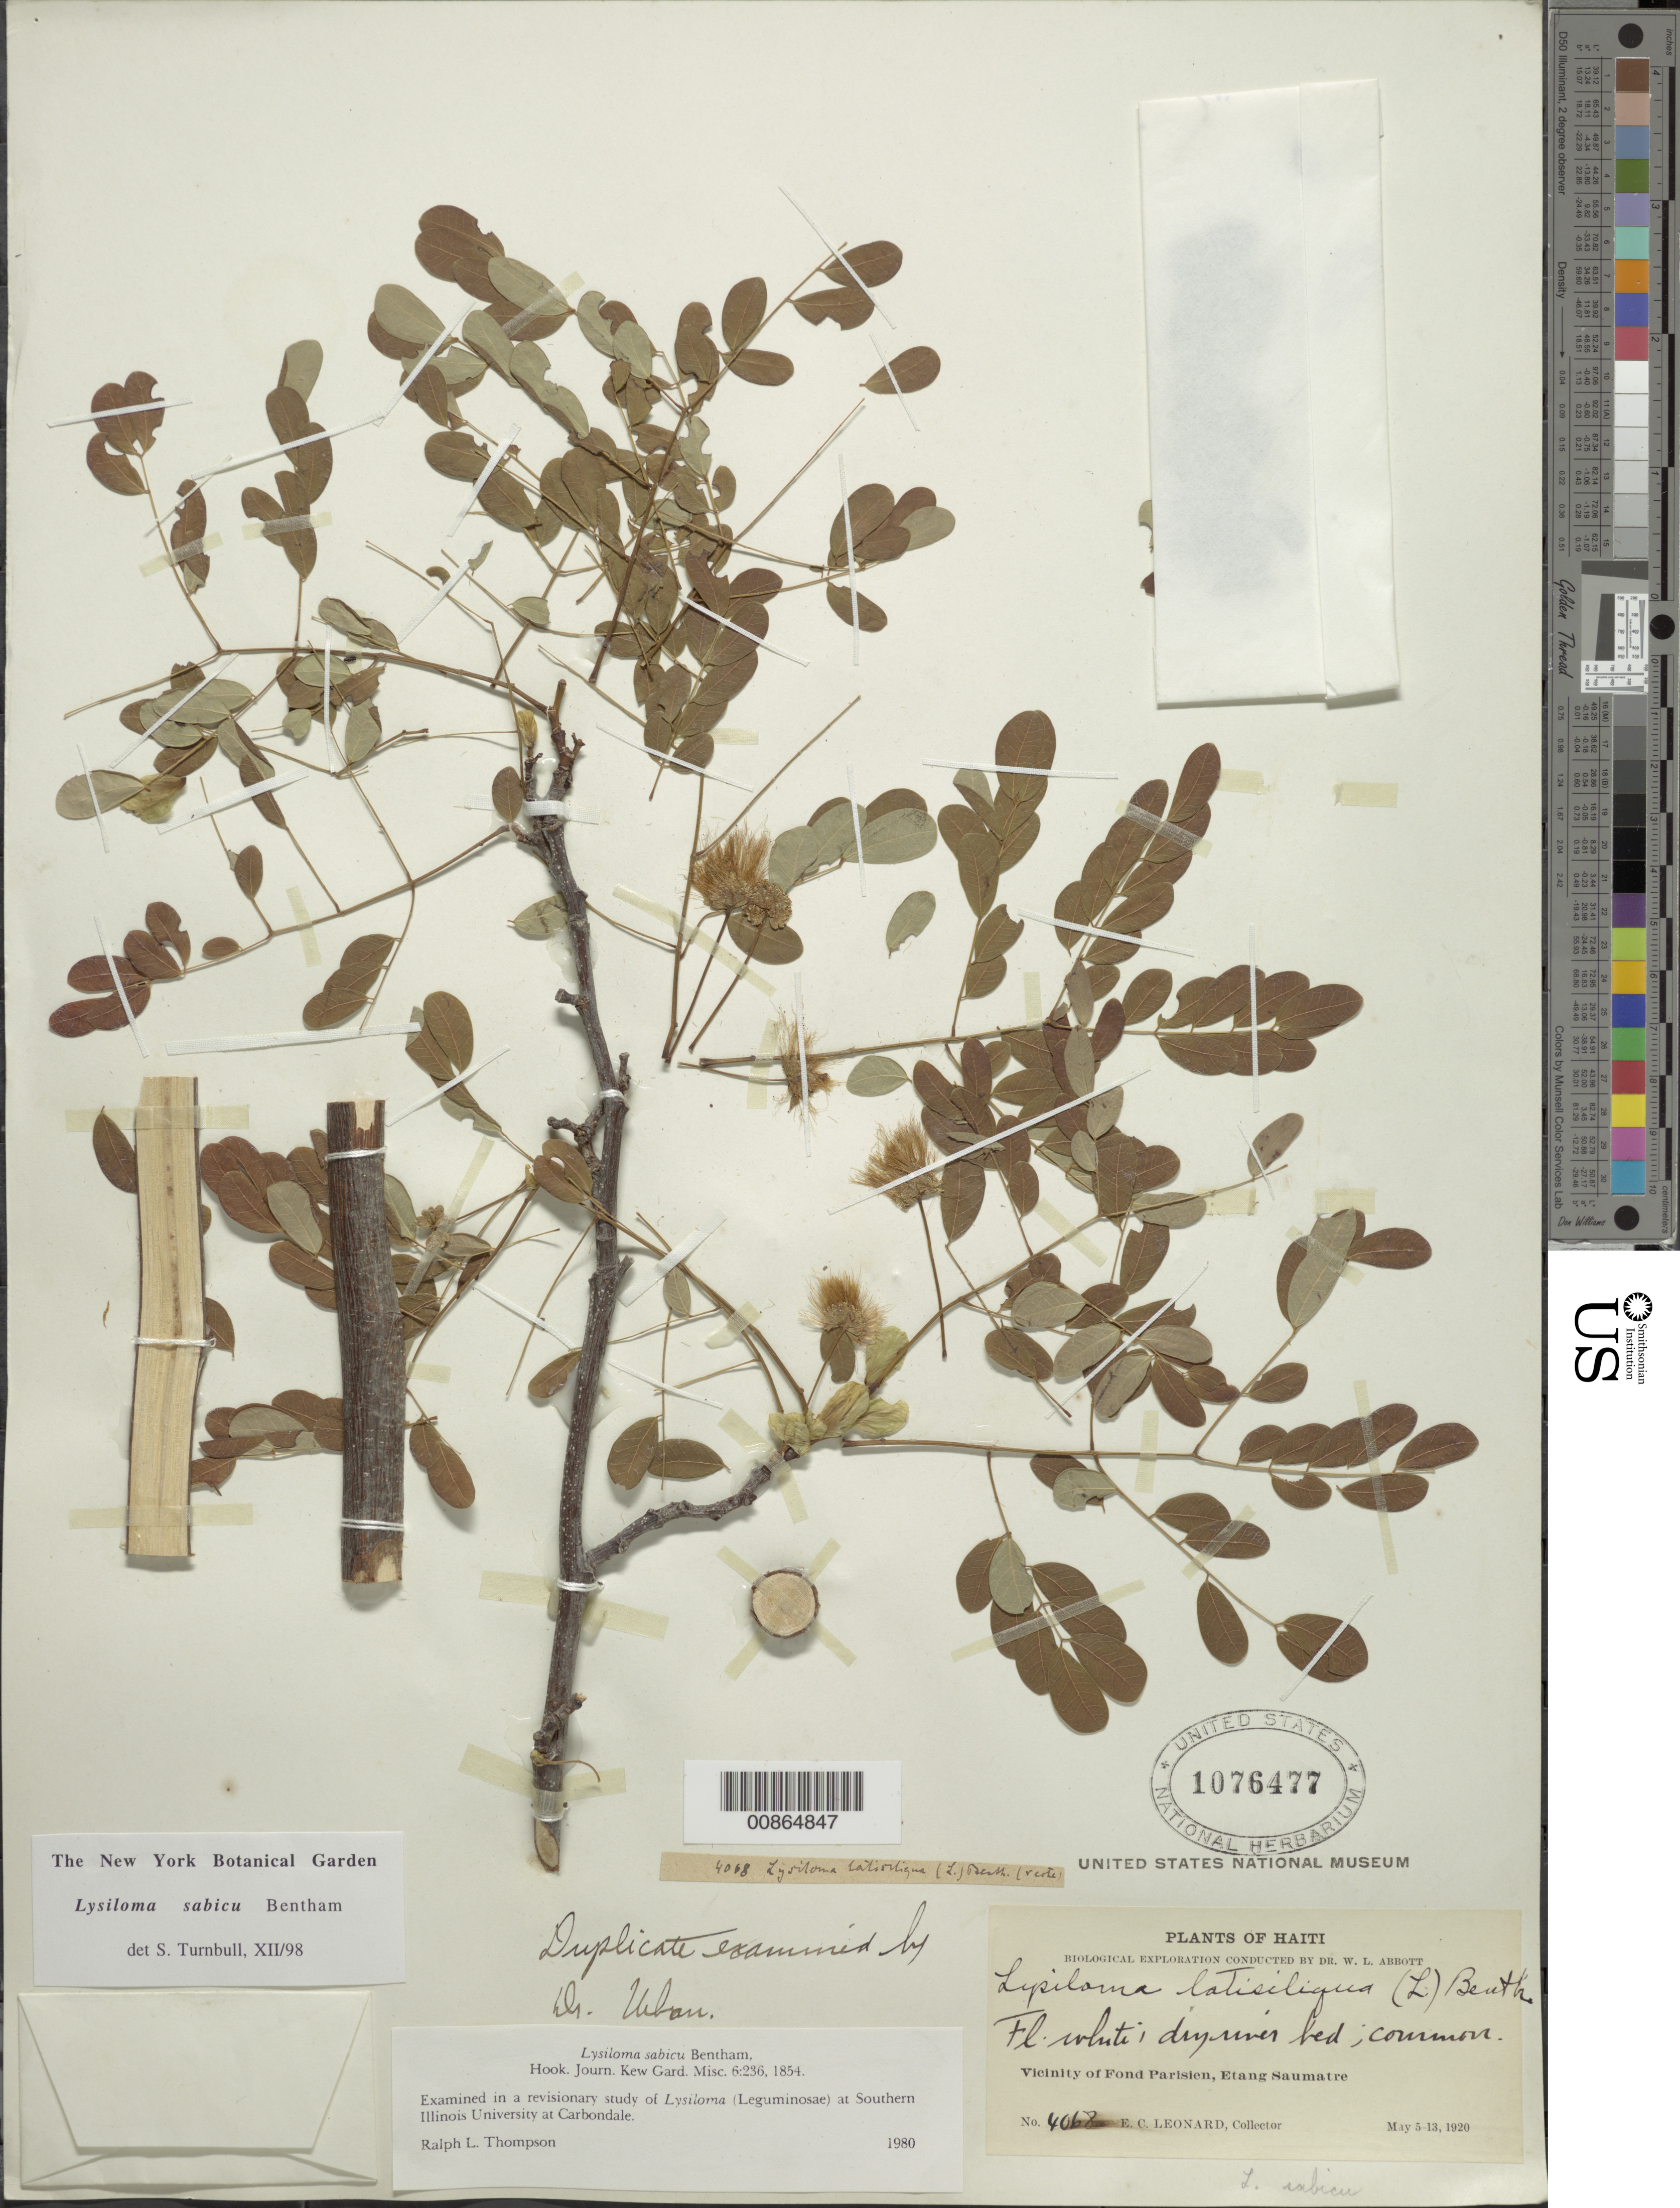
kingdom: Plantae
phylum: Tracheophyta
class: Magnoliopsida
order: Fabales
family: Fabaceae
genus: Lysiloma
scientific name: Lysiloma sabicu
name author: Benth.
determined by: Turnbull, S.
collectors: E. C. Leonard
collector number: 4068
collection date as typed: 05 May 1920 to 13 May 1920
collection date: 1920-05-05/1920-05-13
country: Haiti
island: Hispaniola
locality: Vicinity of Fond Parisien, Etang Saumatre.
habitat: Dry river bed.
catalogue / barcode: US 1076477